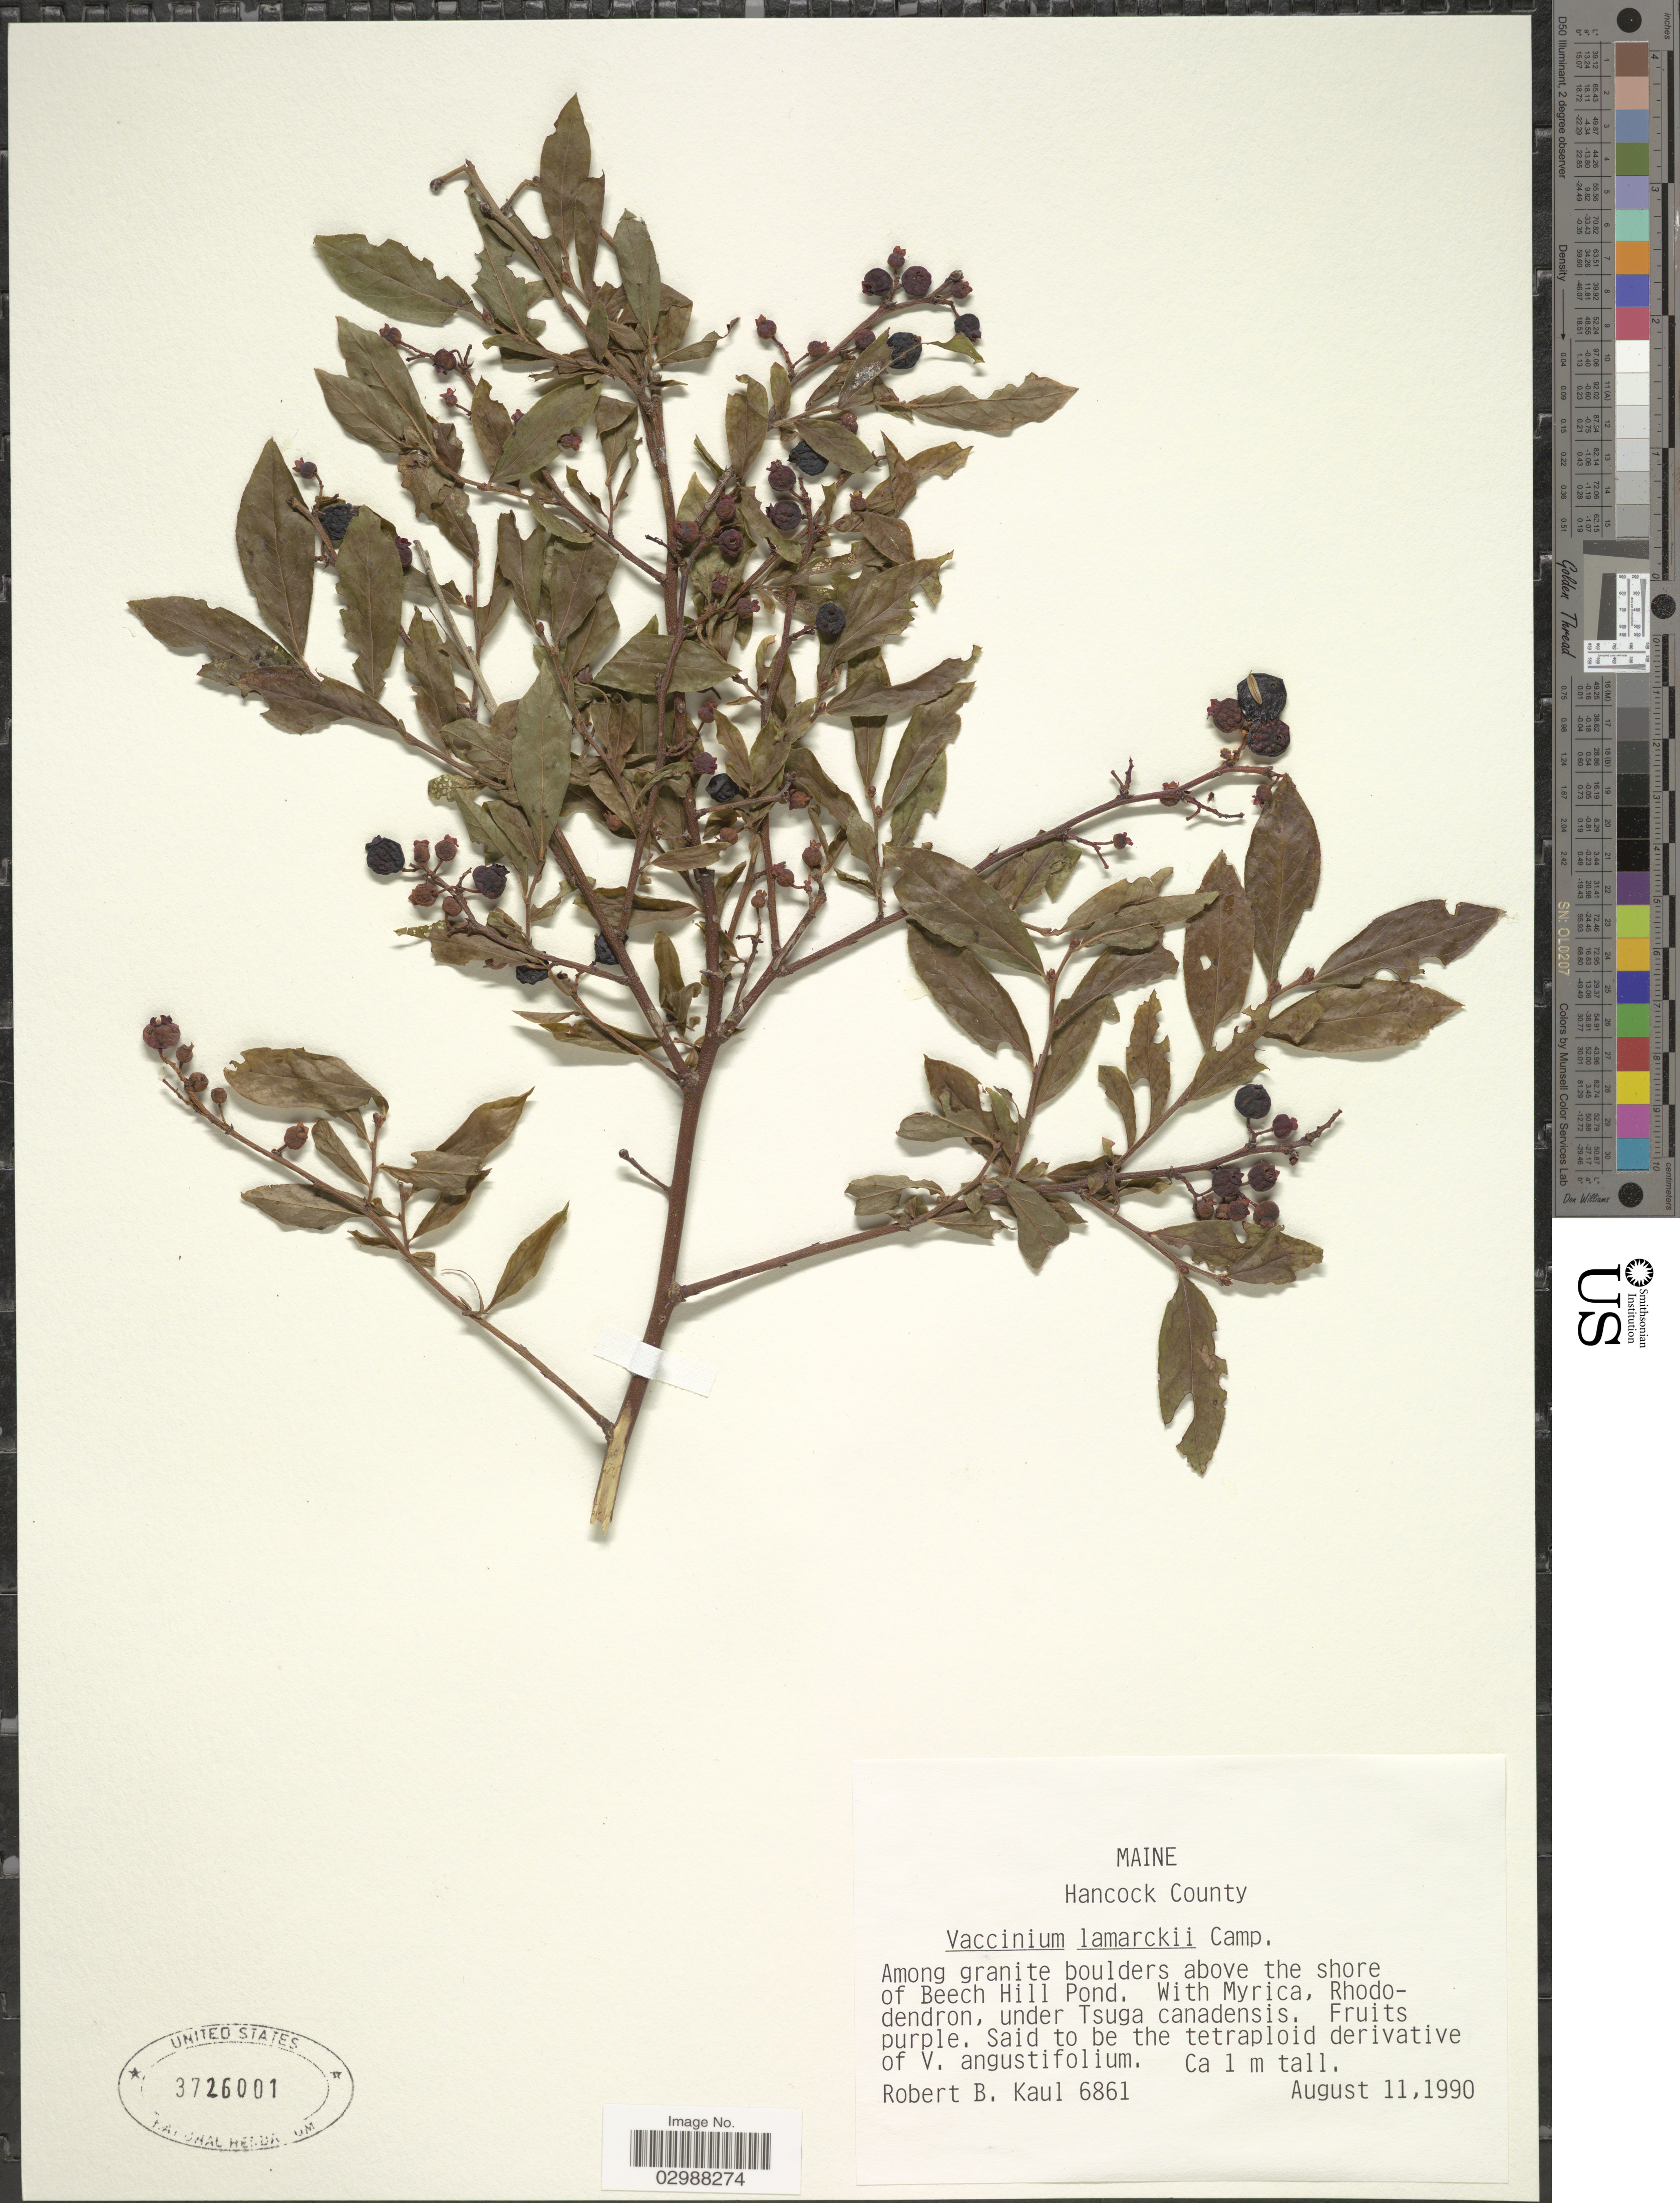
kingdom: Plantae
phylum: Tracheophyta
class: Magnoliopsida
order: Ericales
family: Ericaceae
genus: Vaccinium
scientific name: Vaccinium lamarckii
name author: Camp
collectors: R. Kaul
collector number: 6861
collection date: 1990-08-11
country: United States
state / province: Maine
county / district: Hancock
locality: Among granite boulders above the shore of Beech Hill Pond.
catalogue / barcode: US 3726001